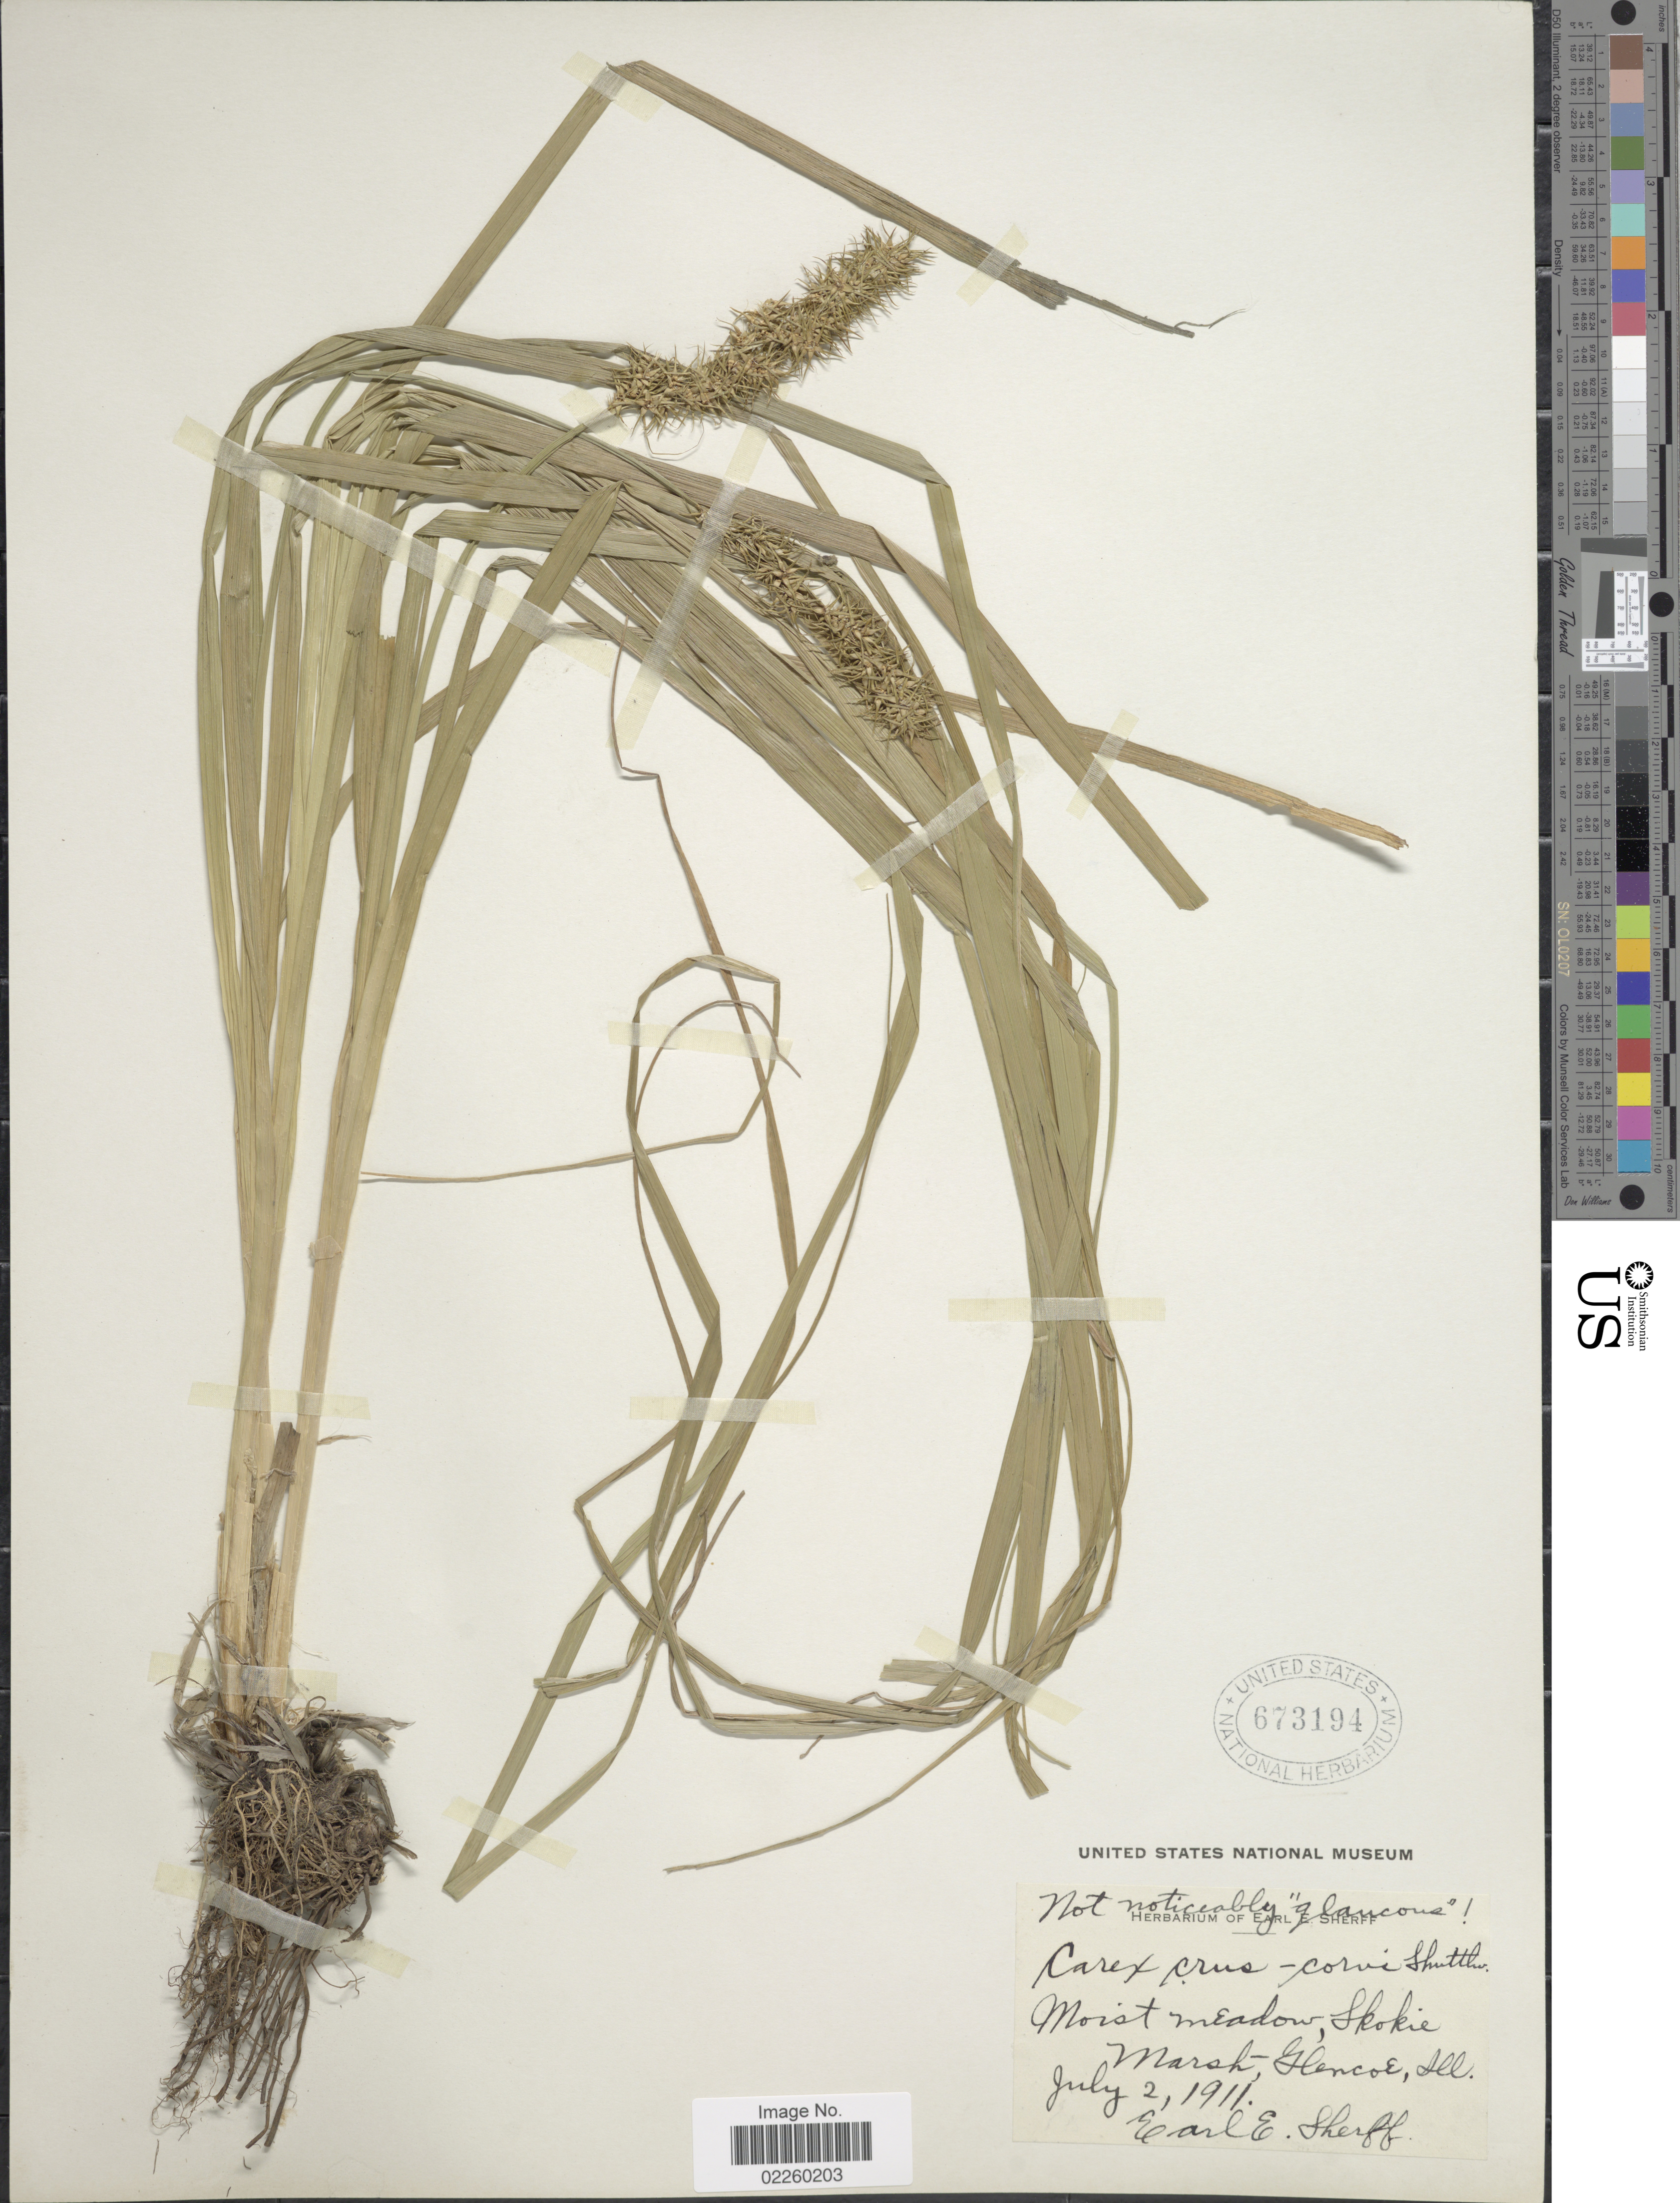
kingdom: Plantae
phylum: Tracheophyta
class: Liliopsida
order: Poales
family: Cyperaceae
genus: Carex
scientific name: Carex crus-corvi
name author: Shuttlew. ex Kunze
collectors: E. E. Sherff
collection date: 1911-07-02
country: United States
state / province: Illinois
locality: Skokie Marsh, Glencoe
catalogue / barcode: US 673194